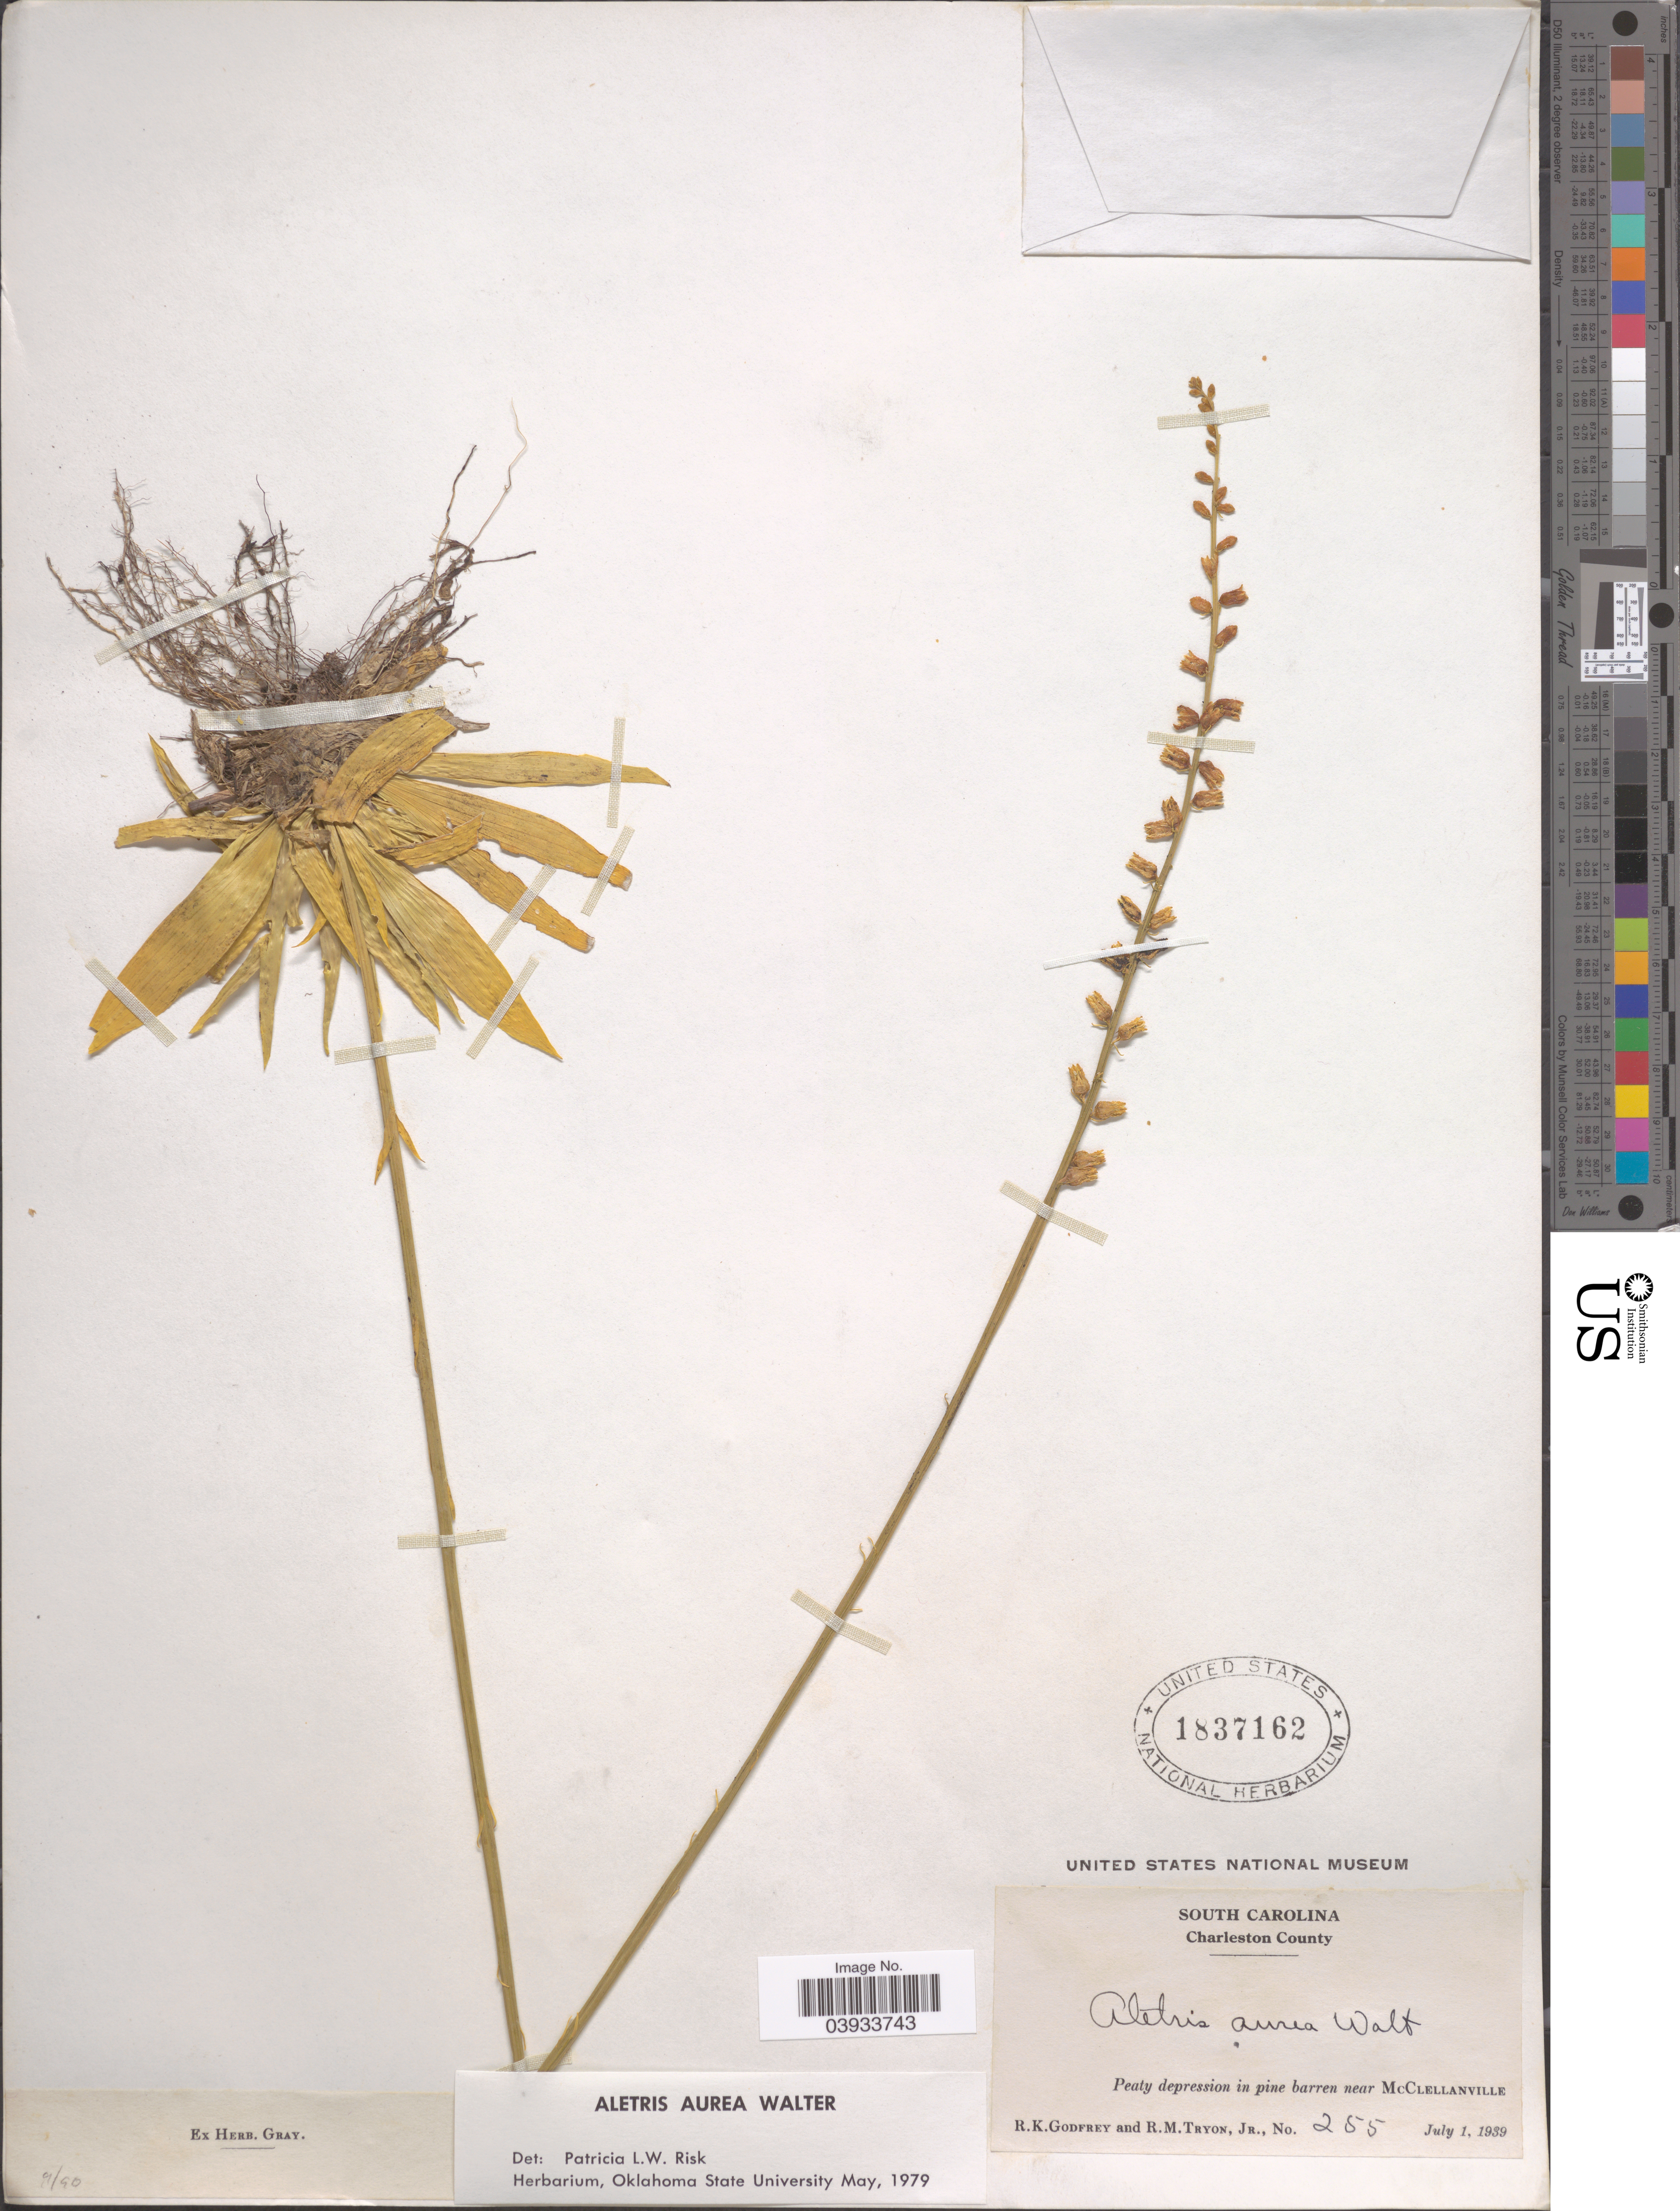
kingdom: Plantae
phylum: Tracheophyta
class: Liliopsida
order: Dioscoreales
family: Nartheciaceae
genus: Aletris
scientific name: Aletris aurea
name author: Walter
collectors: R. K. Godfrey & R. Tryon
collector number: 255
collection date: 1939-07-01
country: United States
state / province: South Carolina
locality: Charleston County. Near McClellanville.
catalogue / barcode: US 1837162